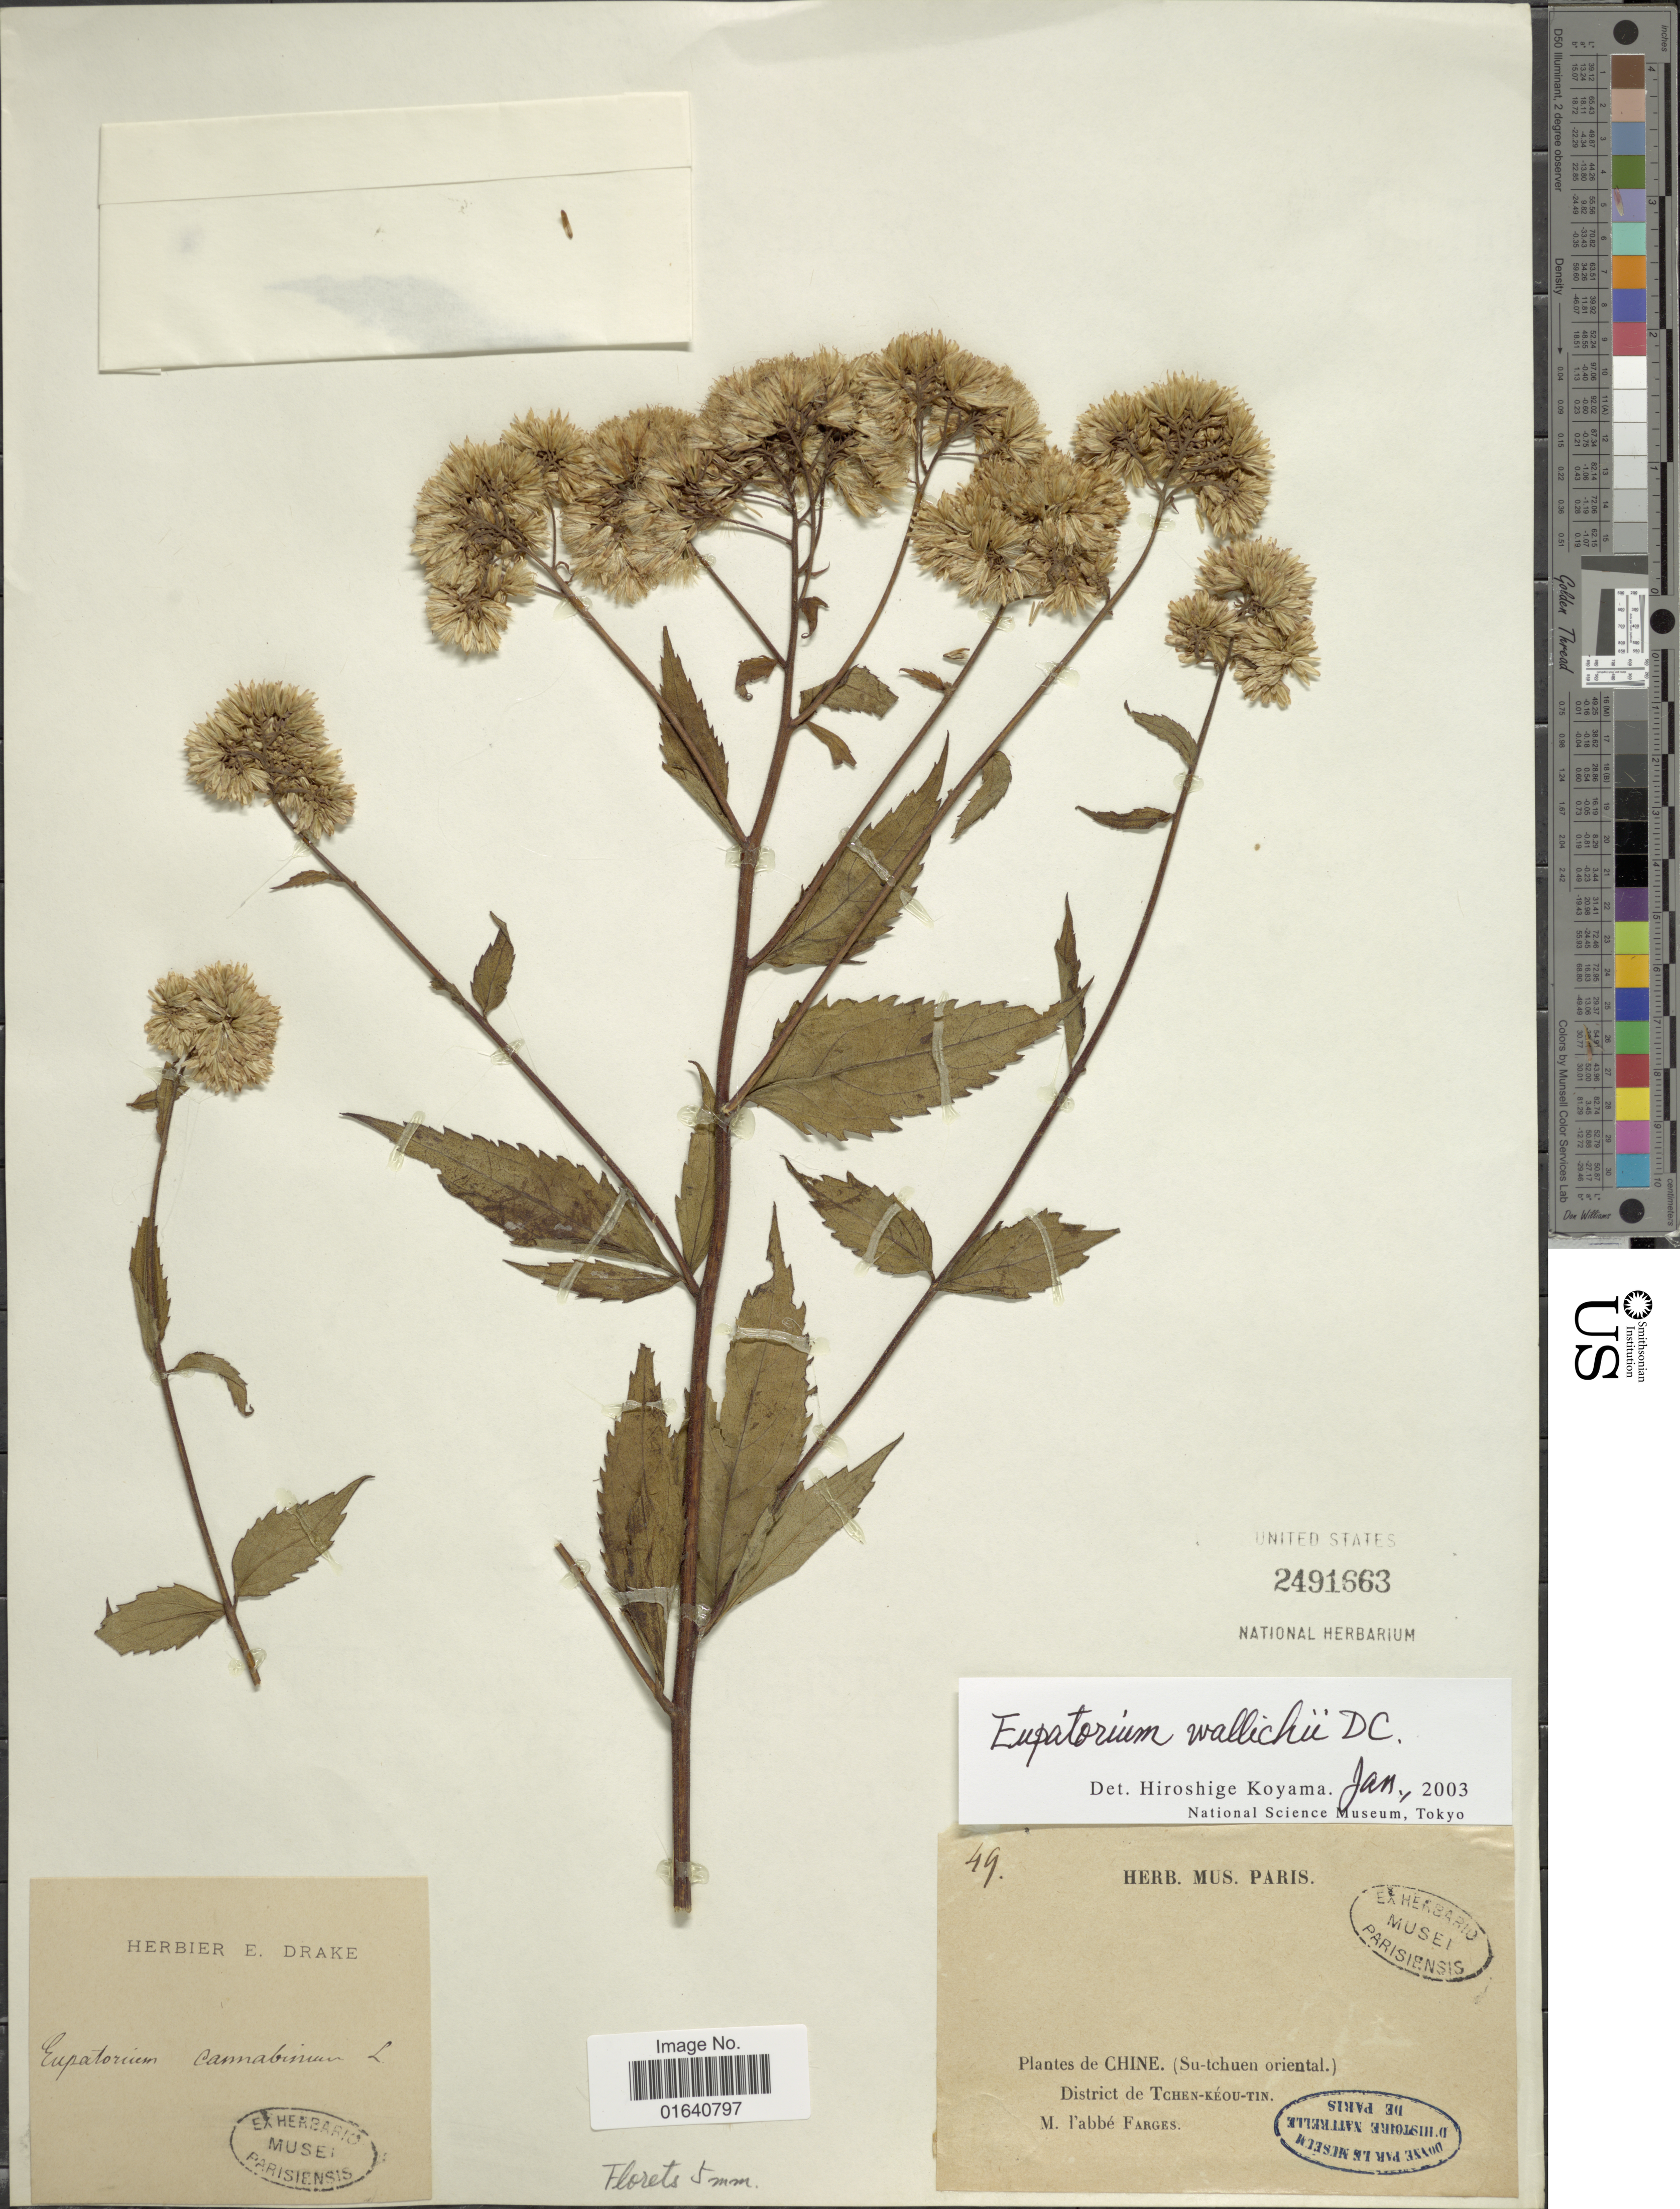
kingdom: Plantae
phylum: Tracheophyta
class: Magnoliopsida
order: Asterales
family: Asteraceae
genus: Eupatorium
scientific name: Eupatorium wallichii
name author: DC.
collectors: M. Farges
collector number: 49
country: China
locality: (Su-tchuen oriental), District de Tchen-Kéou-Tin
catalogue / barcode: US 2491663